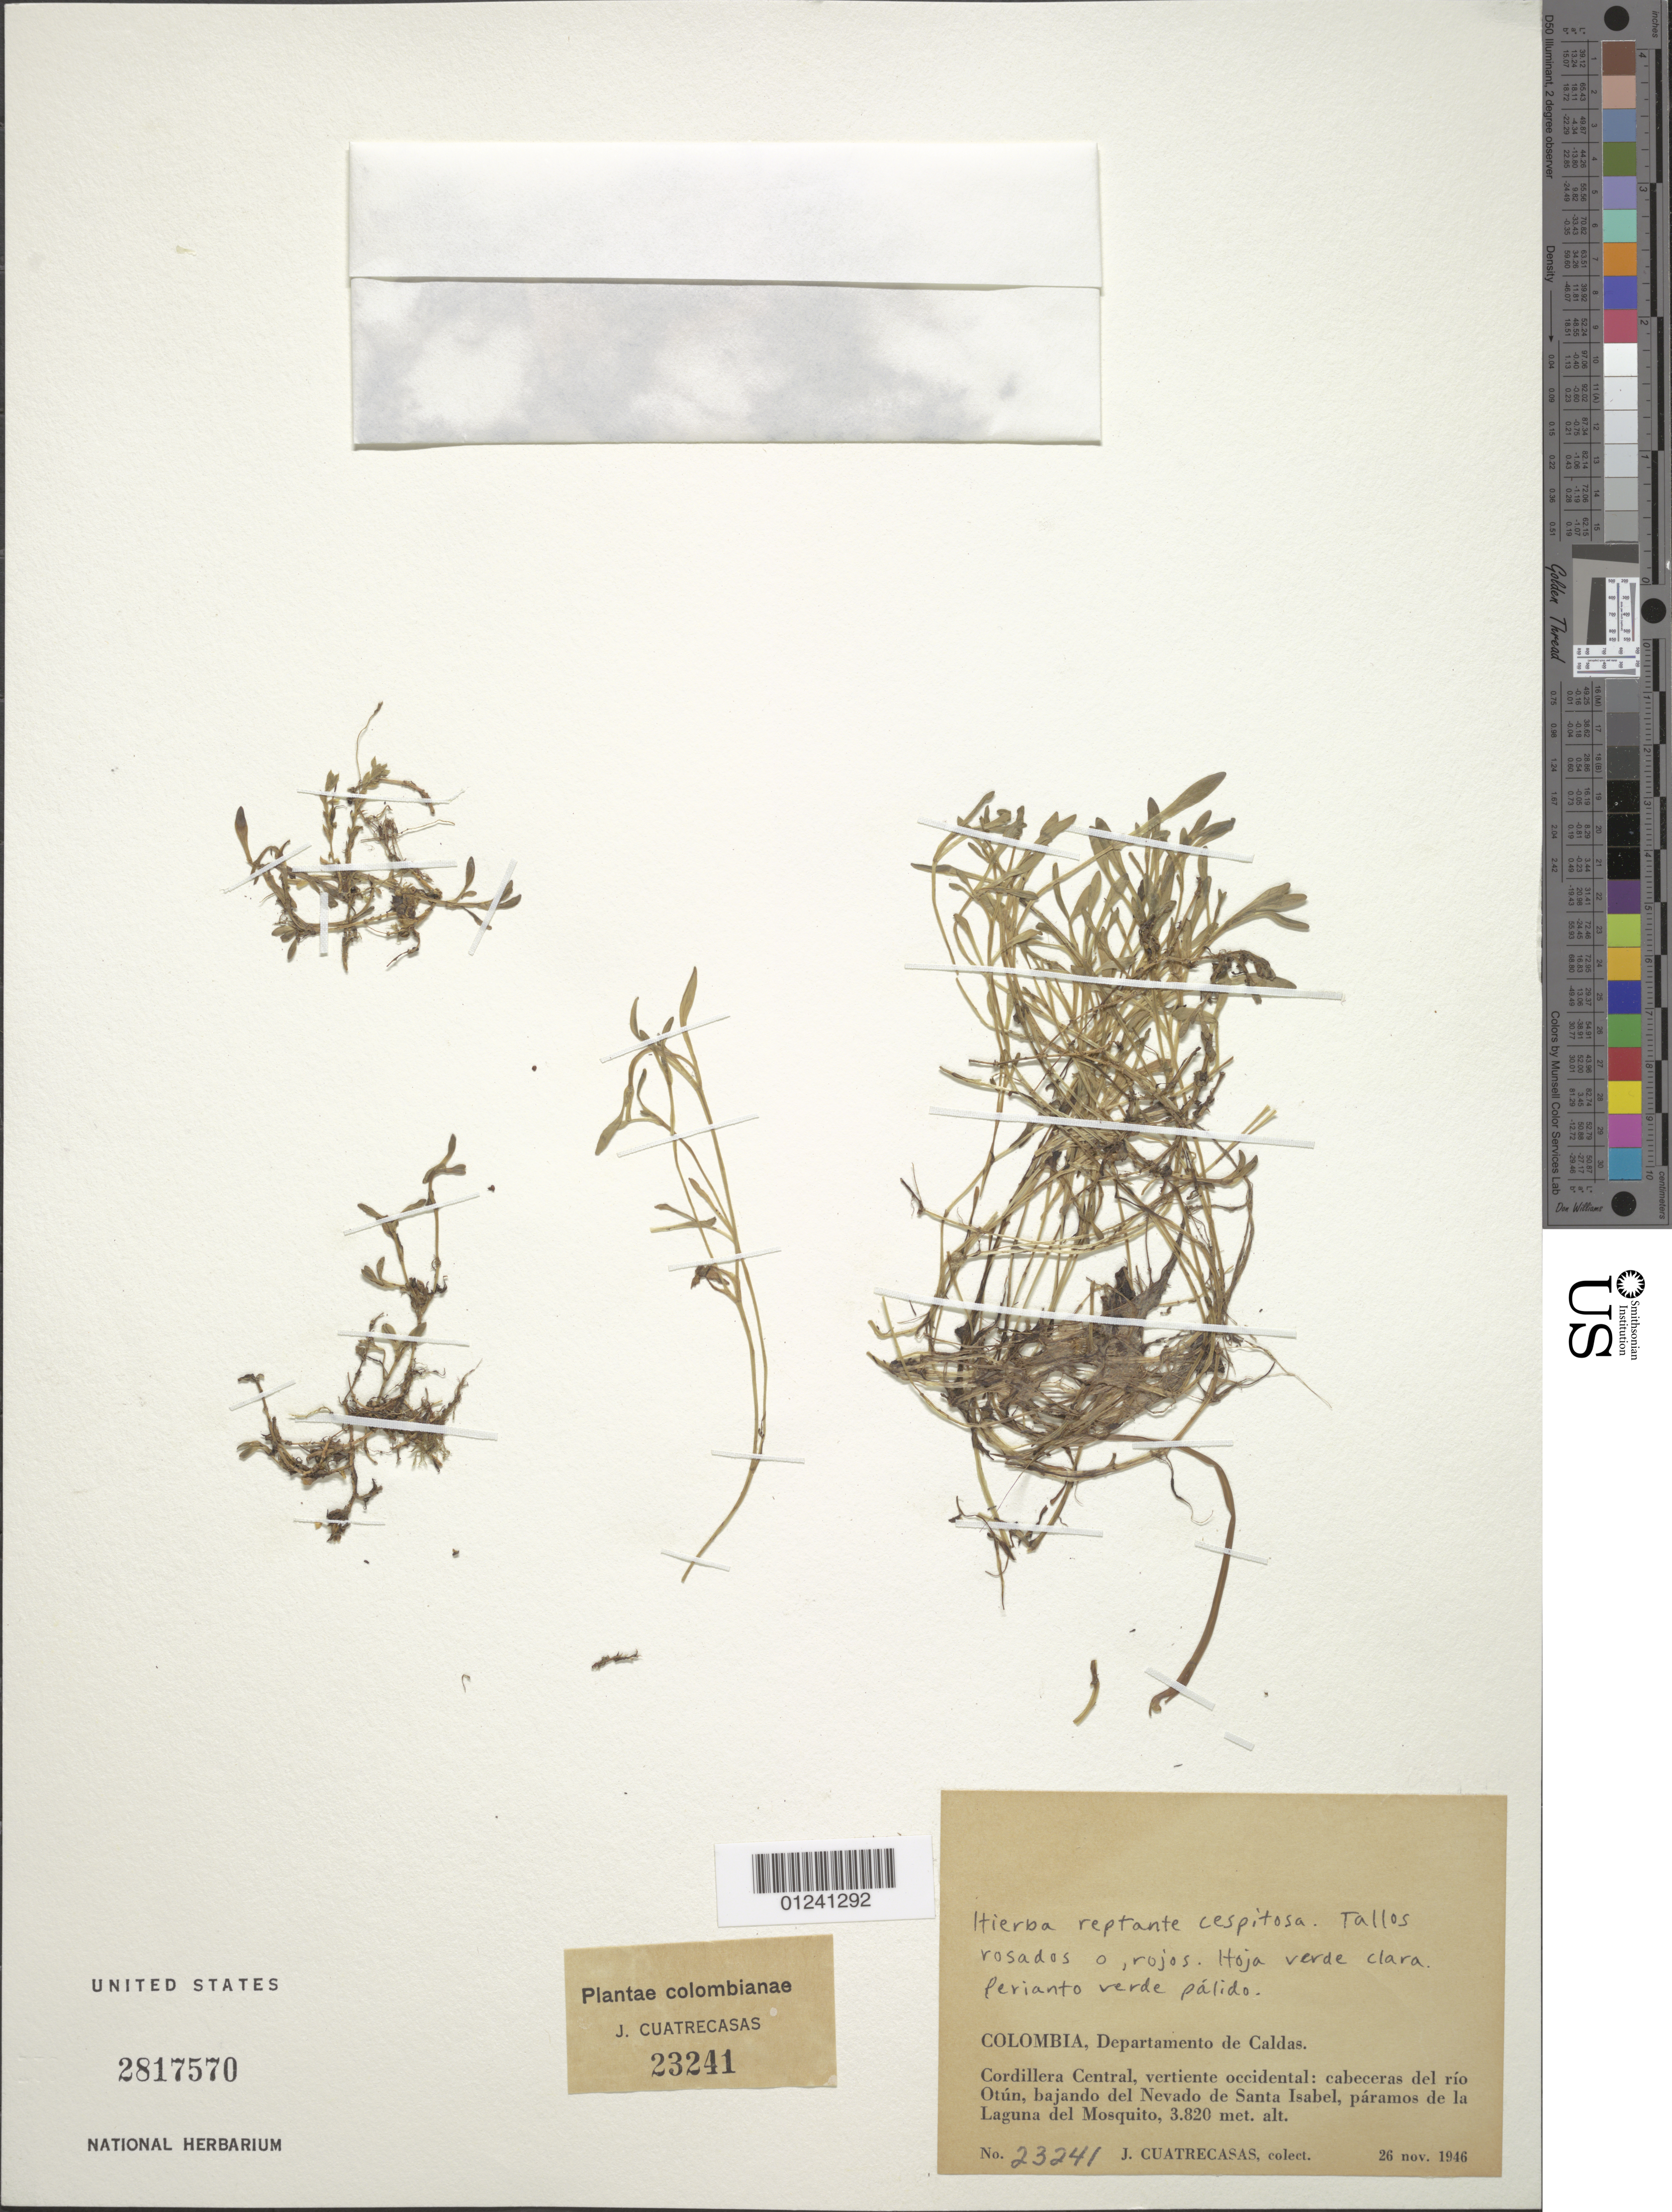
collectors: J. Cuatrecasas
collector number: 23241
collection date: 1946-11-26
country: Colombia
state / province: Caldas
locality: Cordillera central, vertiente occidental: cabeceras del río Otún, bajando del Nevado de Santa Isabel, páramos de la Laguna del Mosquito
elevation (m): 3820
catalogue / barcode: US 2817570